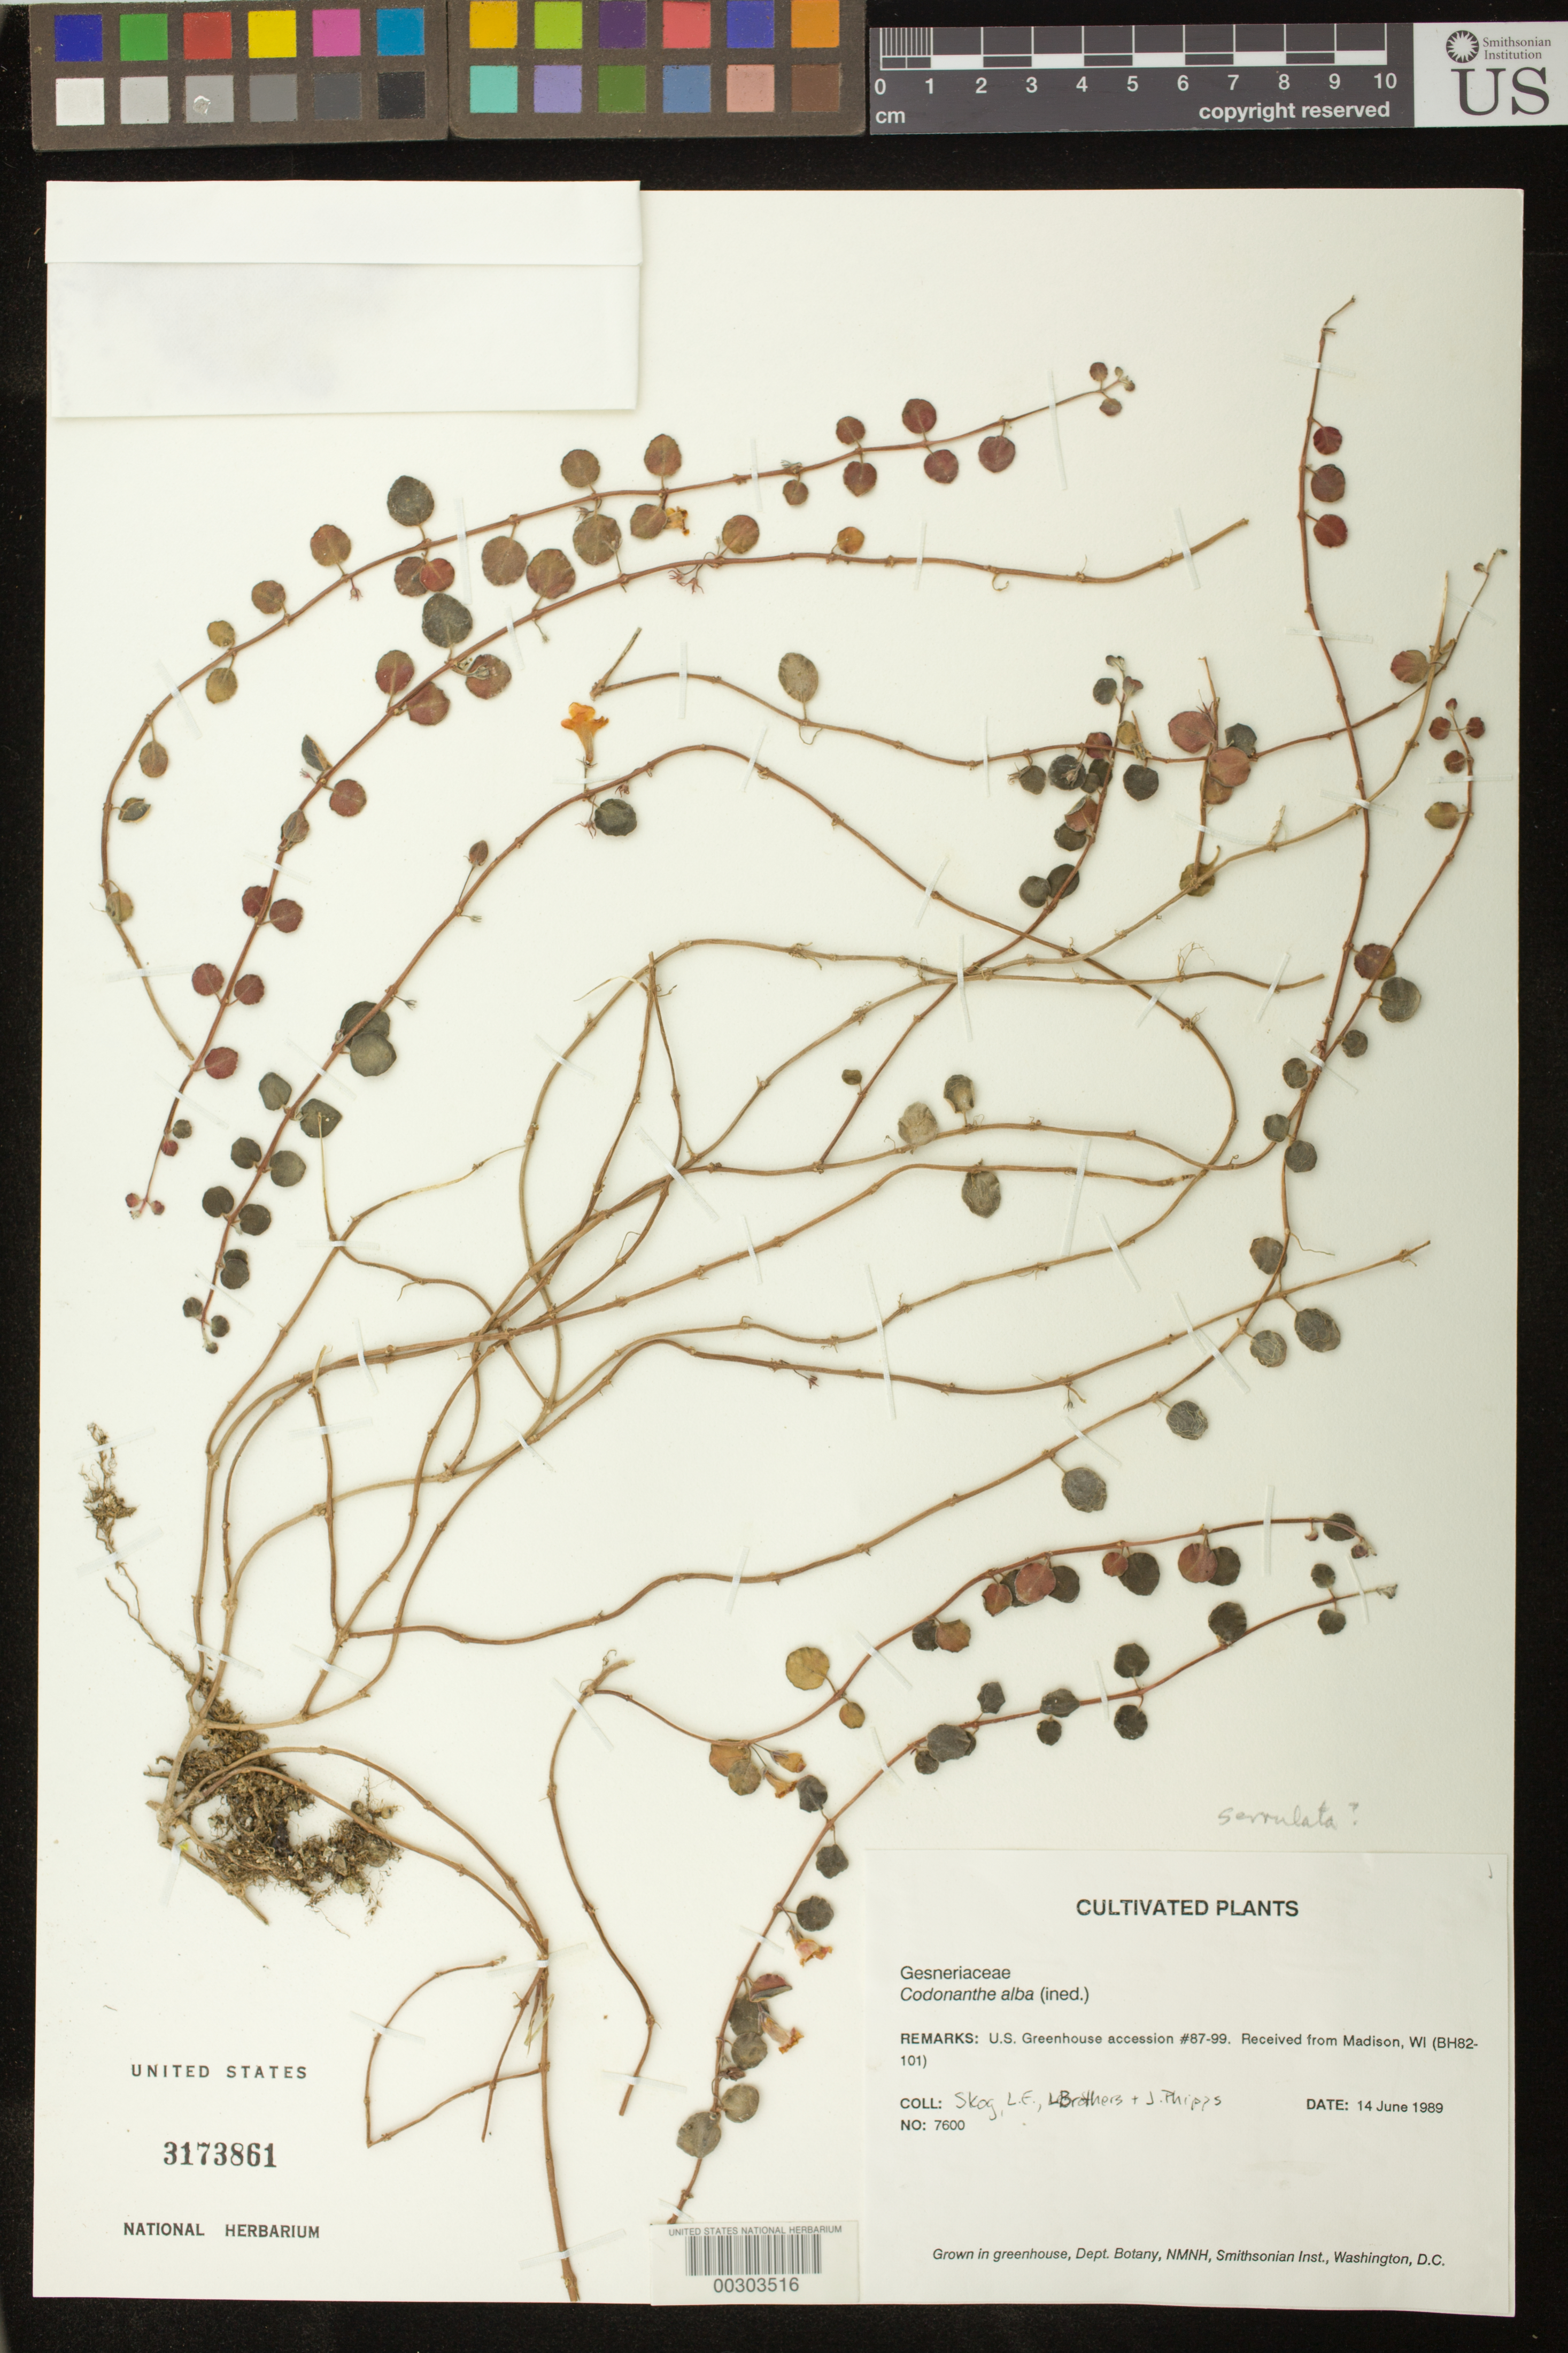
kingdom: Plantae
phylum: Tracheophyta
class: Magnoliopsida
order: Lamiales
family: Gesneriaceae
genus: Codonanthe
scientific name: Codonanthe sp.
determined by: Skog, Laurence E.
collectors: L. E. Skog, L. E. Brothers & J. Phipps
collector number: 7600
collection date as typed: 14 Jun 1989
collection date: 1989-06-14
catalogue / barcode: US 3173861